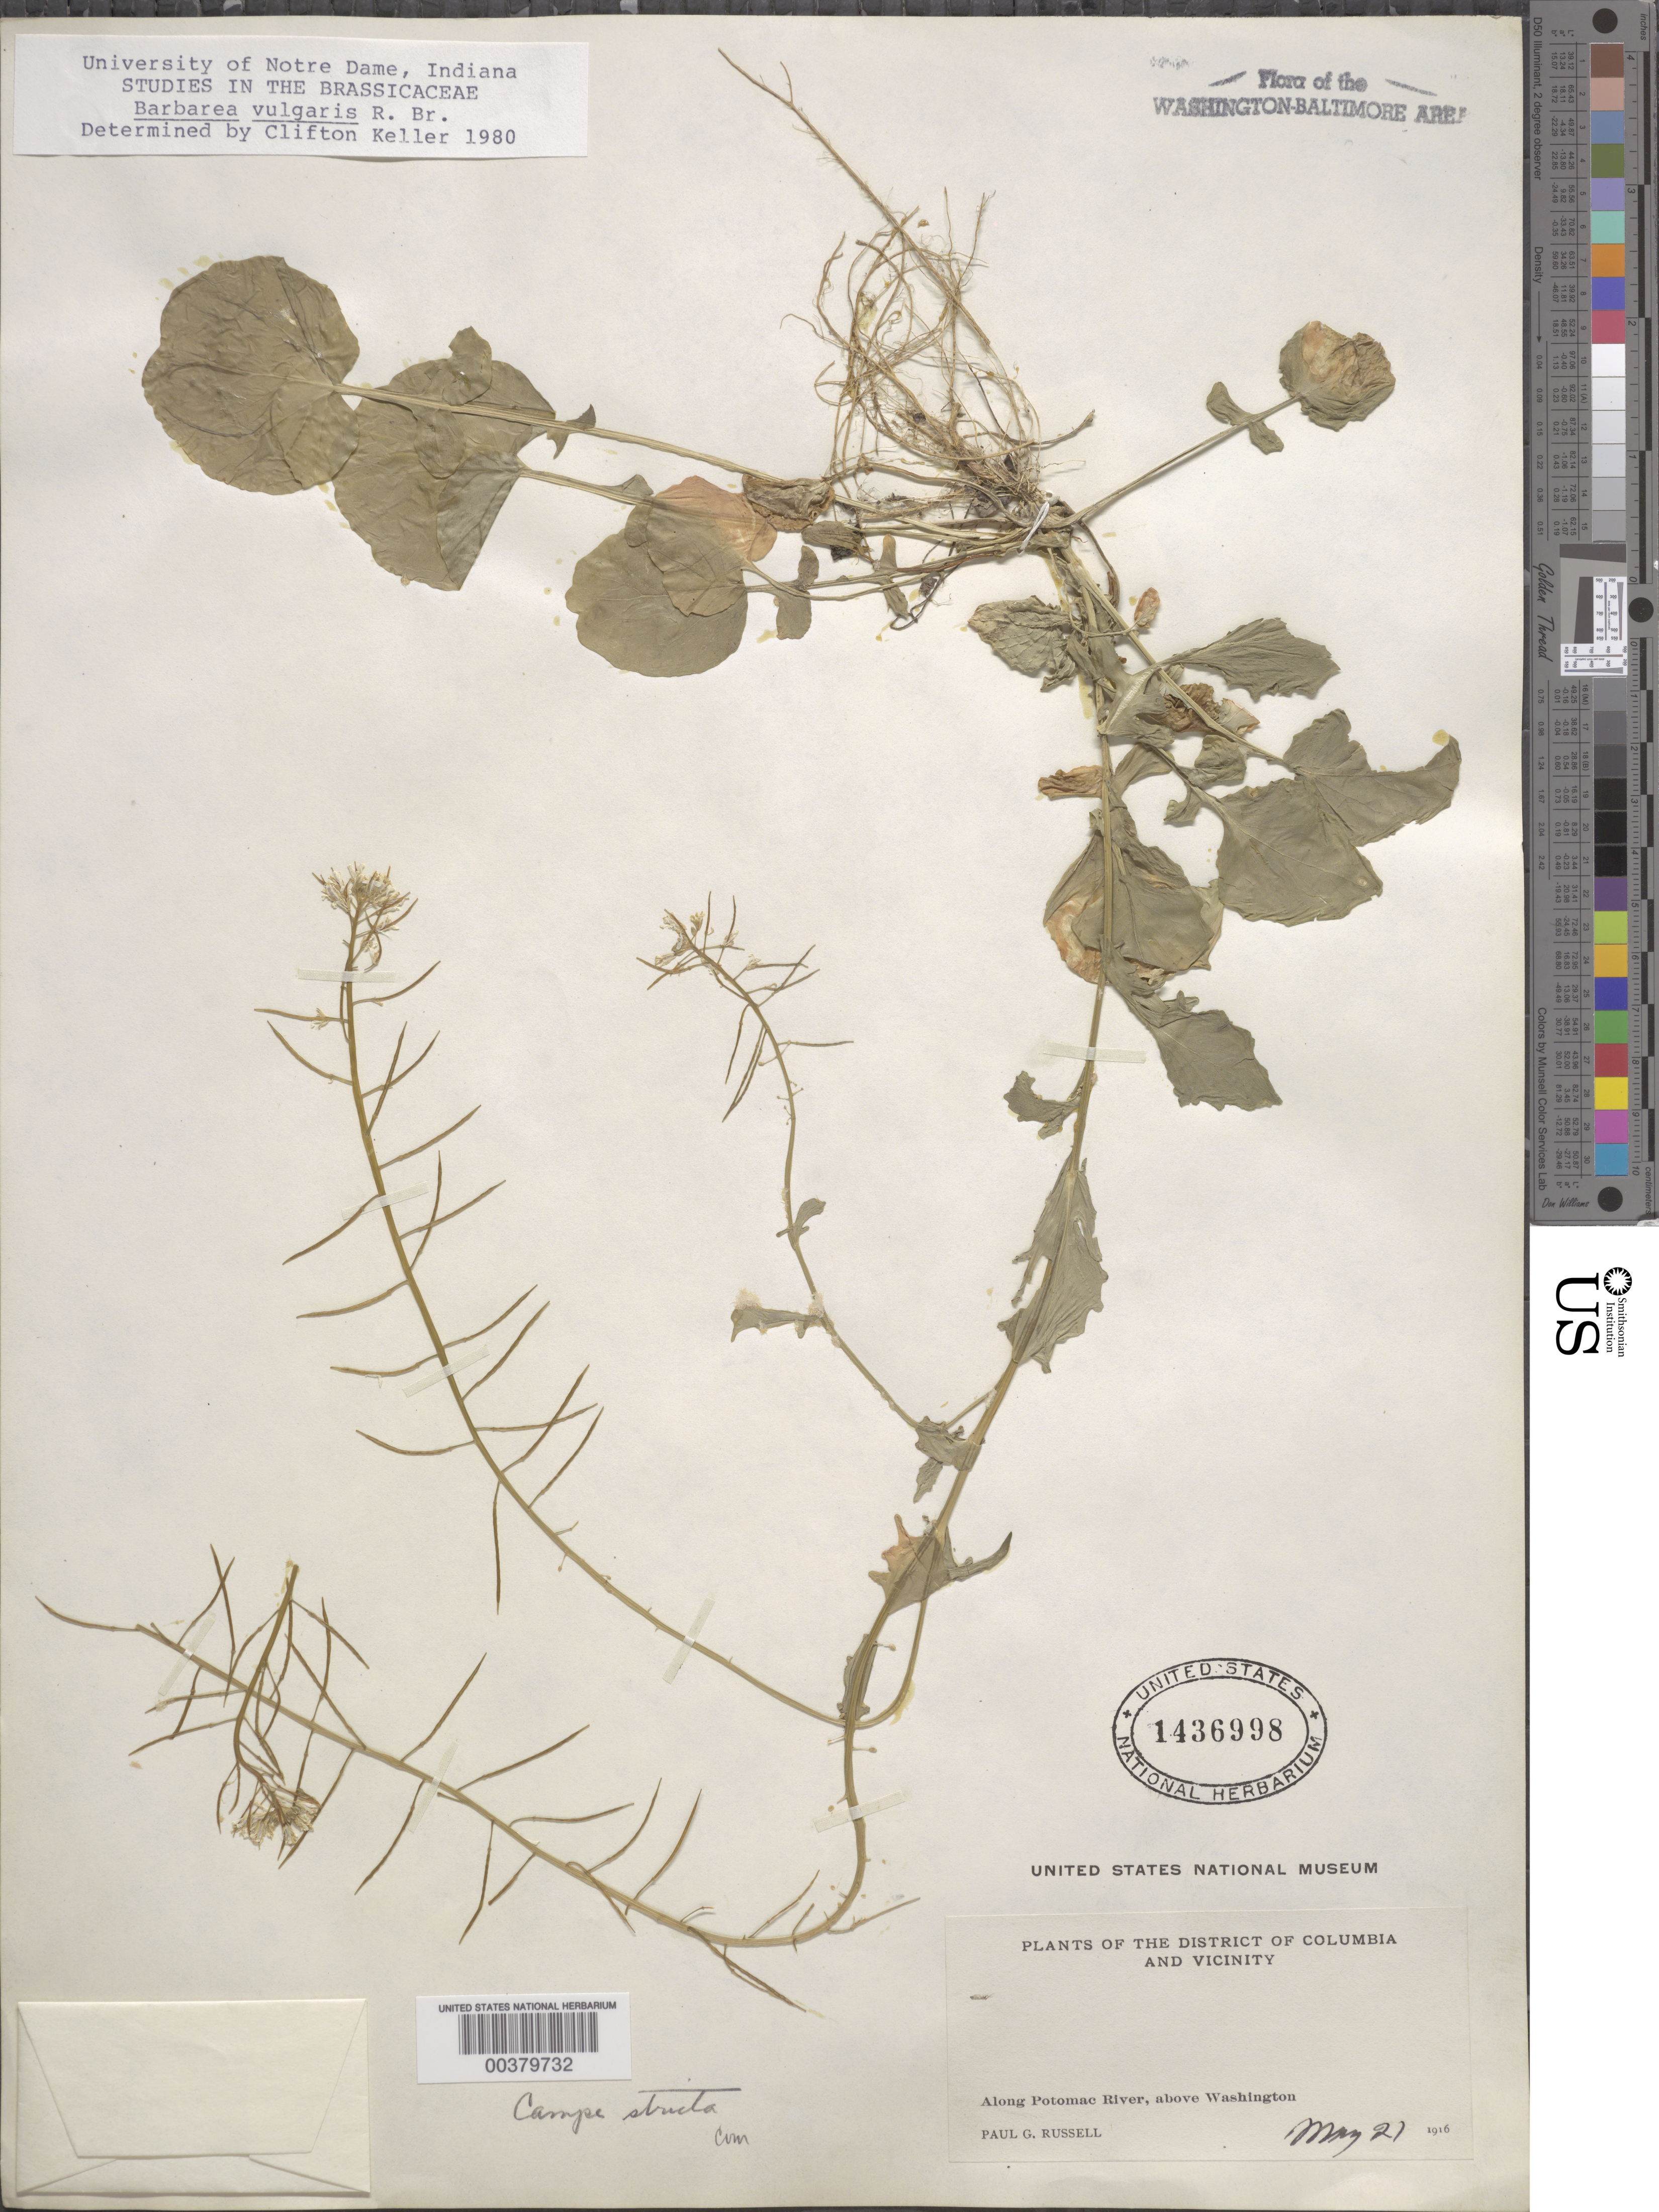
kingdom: Plantae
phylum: Tracheophyta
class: Magnoliopsida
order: Brassicales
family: Brassicaceae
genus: Barbarea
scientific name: Barbarea vulgaris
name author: W.T. Aiton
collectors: P. G. Russell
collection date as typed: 21 May 1916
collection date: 1916-05-21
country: United States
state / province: District of Columbia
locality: Potomac River, above DC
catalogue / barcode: US 1436998